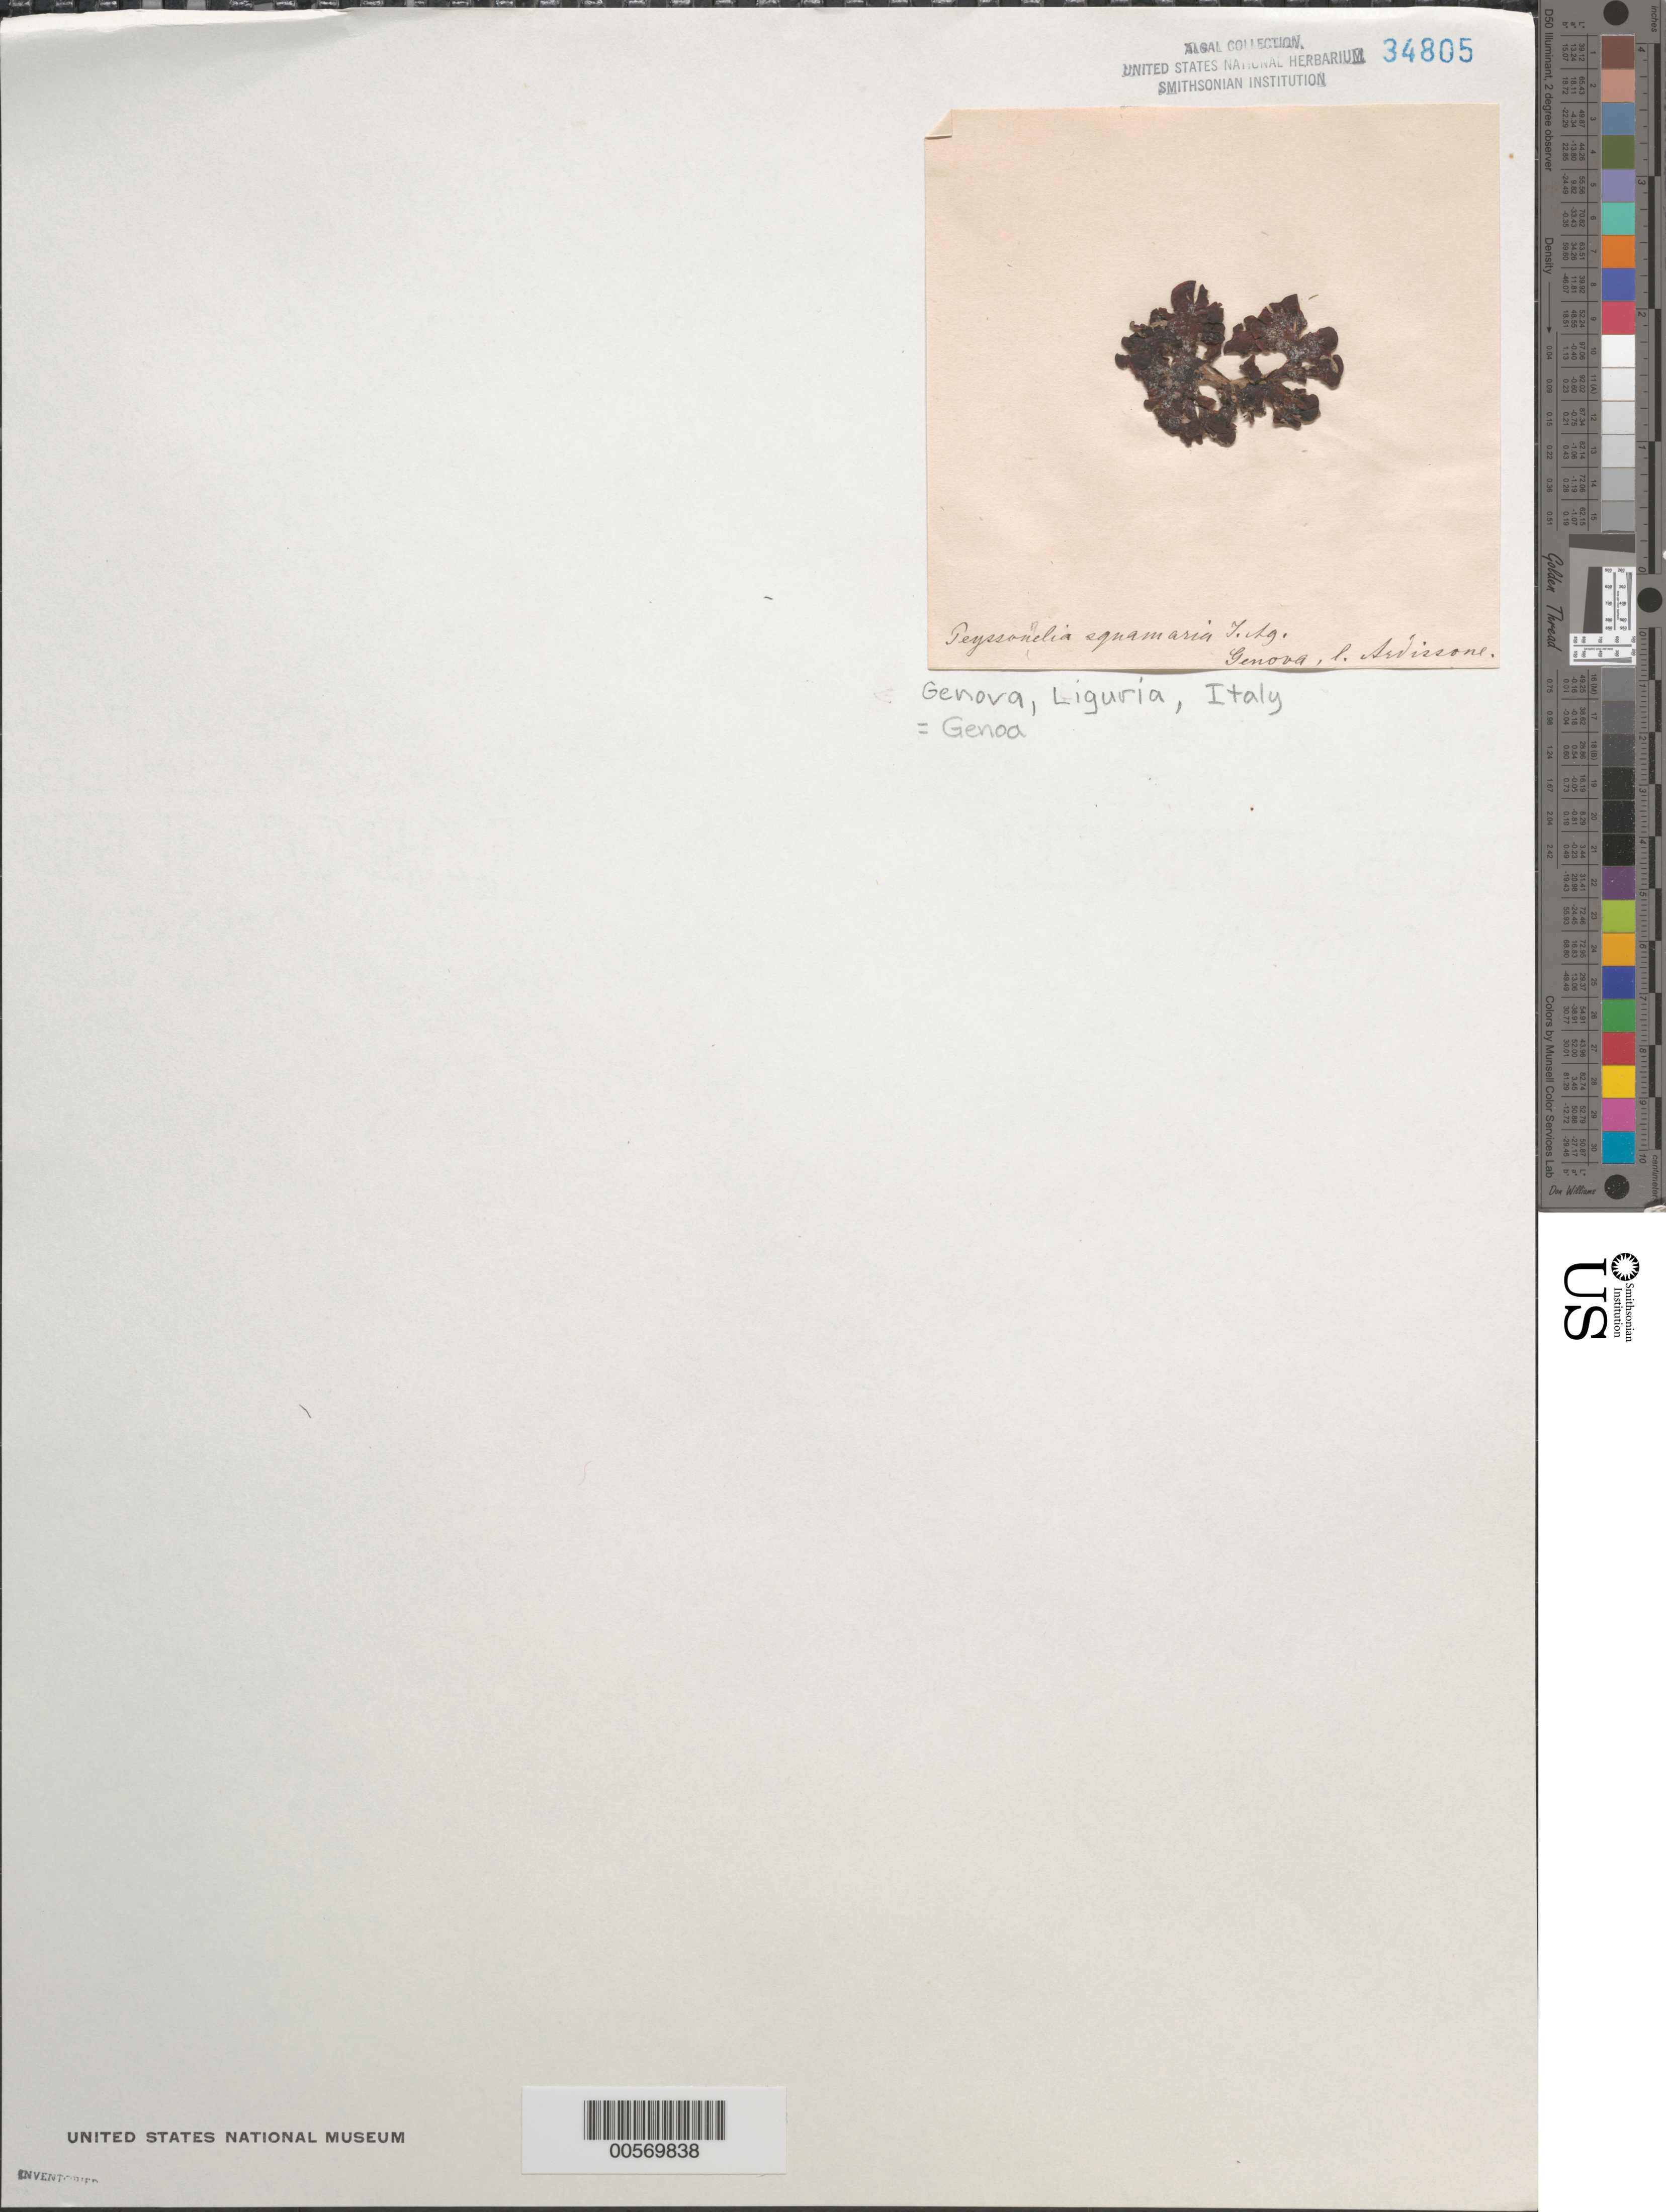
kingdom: Plantae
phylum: Rhodophyta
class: Florideophyceae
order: Peyssonneliales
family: Peyssonneliaceae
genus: Peyssonnelia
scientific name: Peyssonnelia squamaria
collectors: F. Ardissone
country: Italy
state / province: Liguria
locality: Genoa (genova)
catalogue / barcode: US 34805